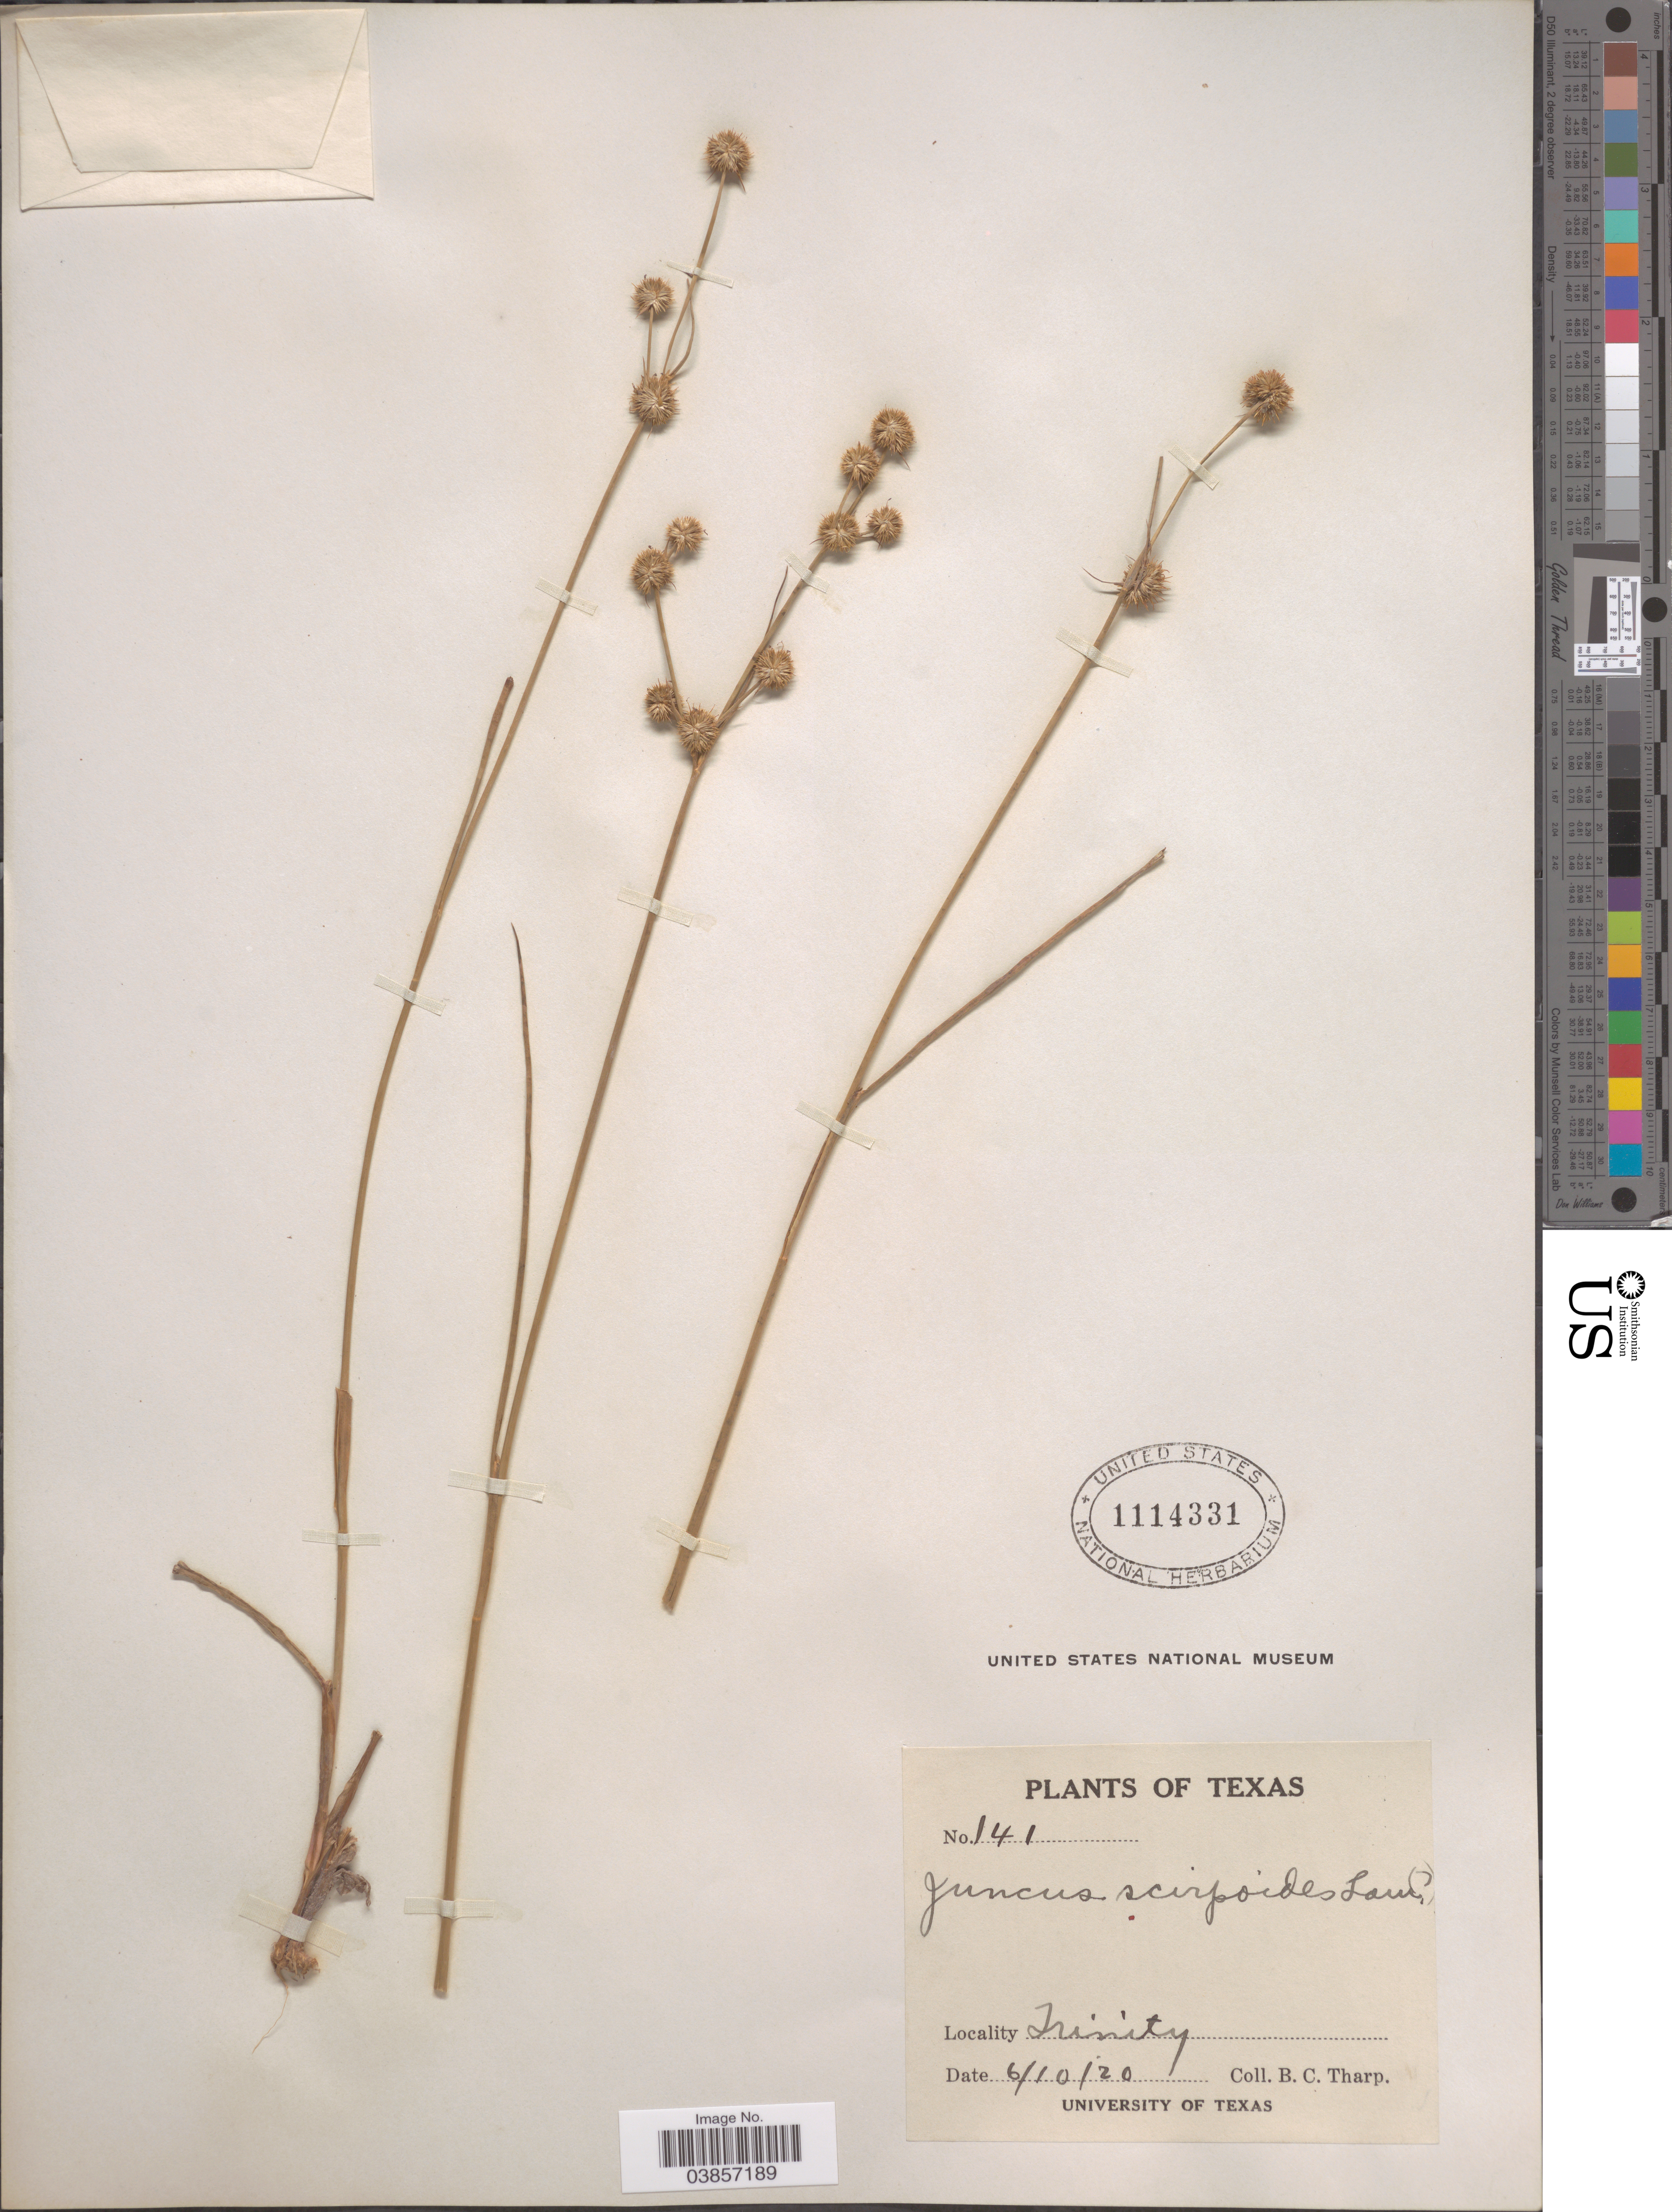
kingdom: Plantae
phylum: Tracheophyta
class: Liliopsida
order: Poales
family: Juncaceae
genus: Juncus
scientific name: Juncus scirpoides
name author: Lam.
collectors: B. C. Tharp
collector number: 141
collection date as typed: Transcribed d/m/y: 10/6/20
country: United States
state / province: Texas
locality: Trinity.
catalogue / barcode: US 1114331